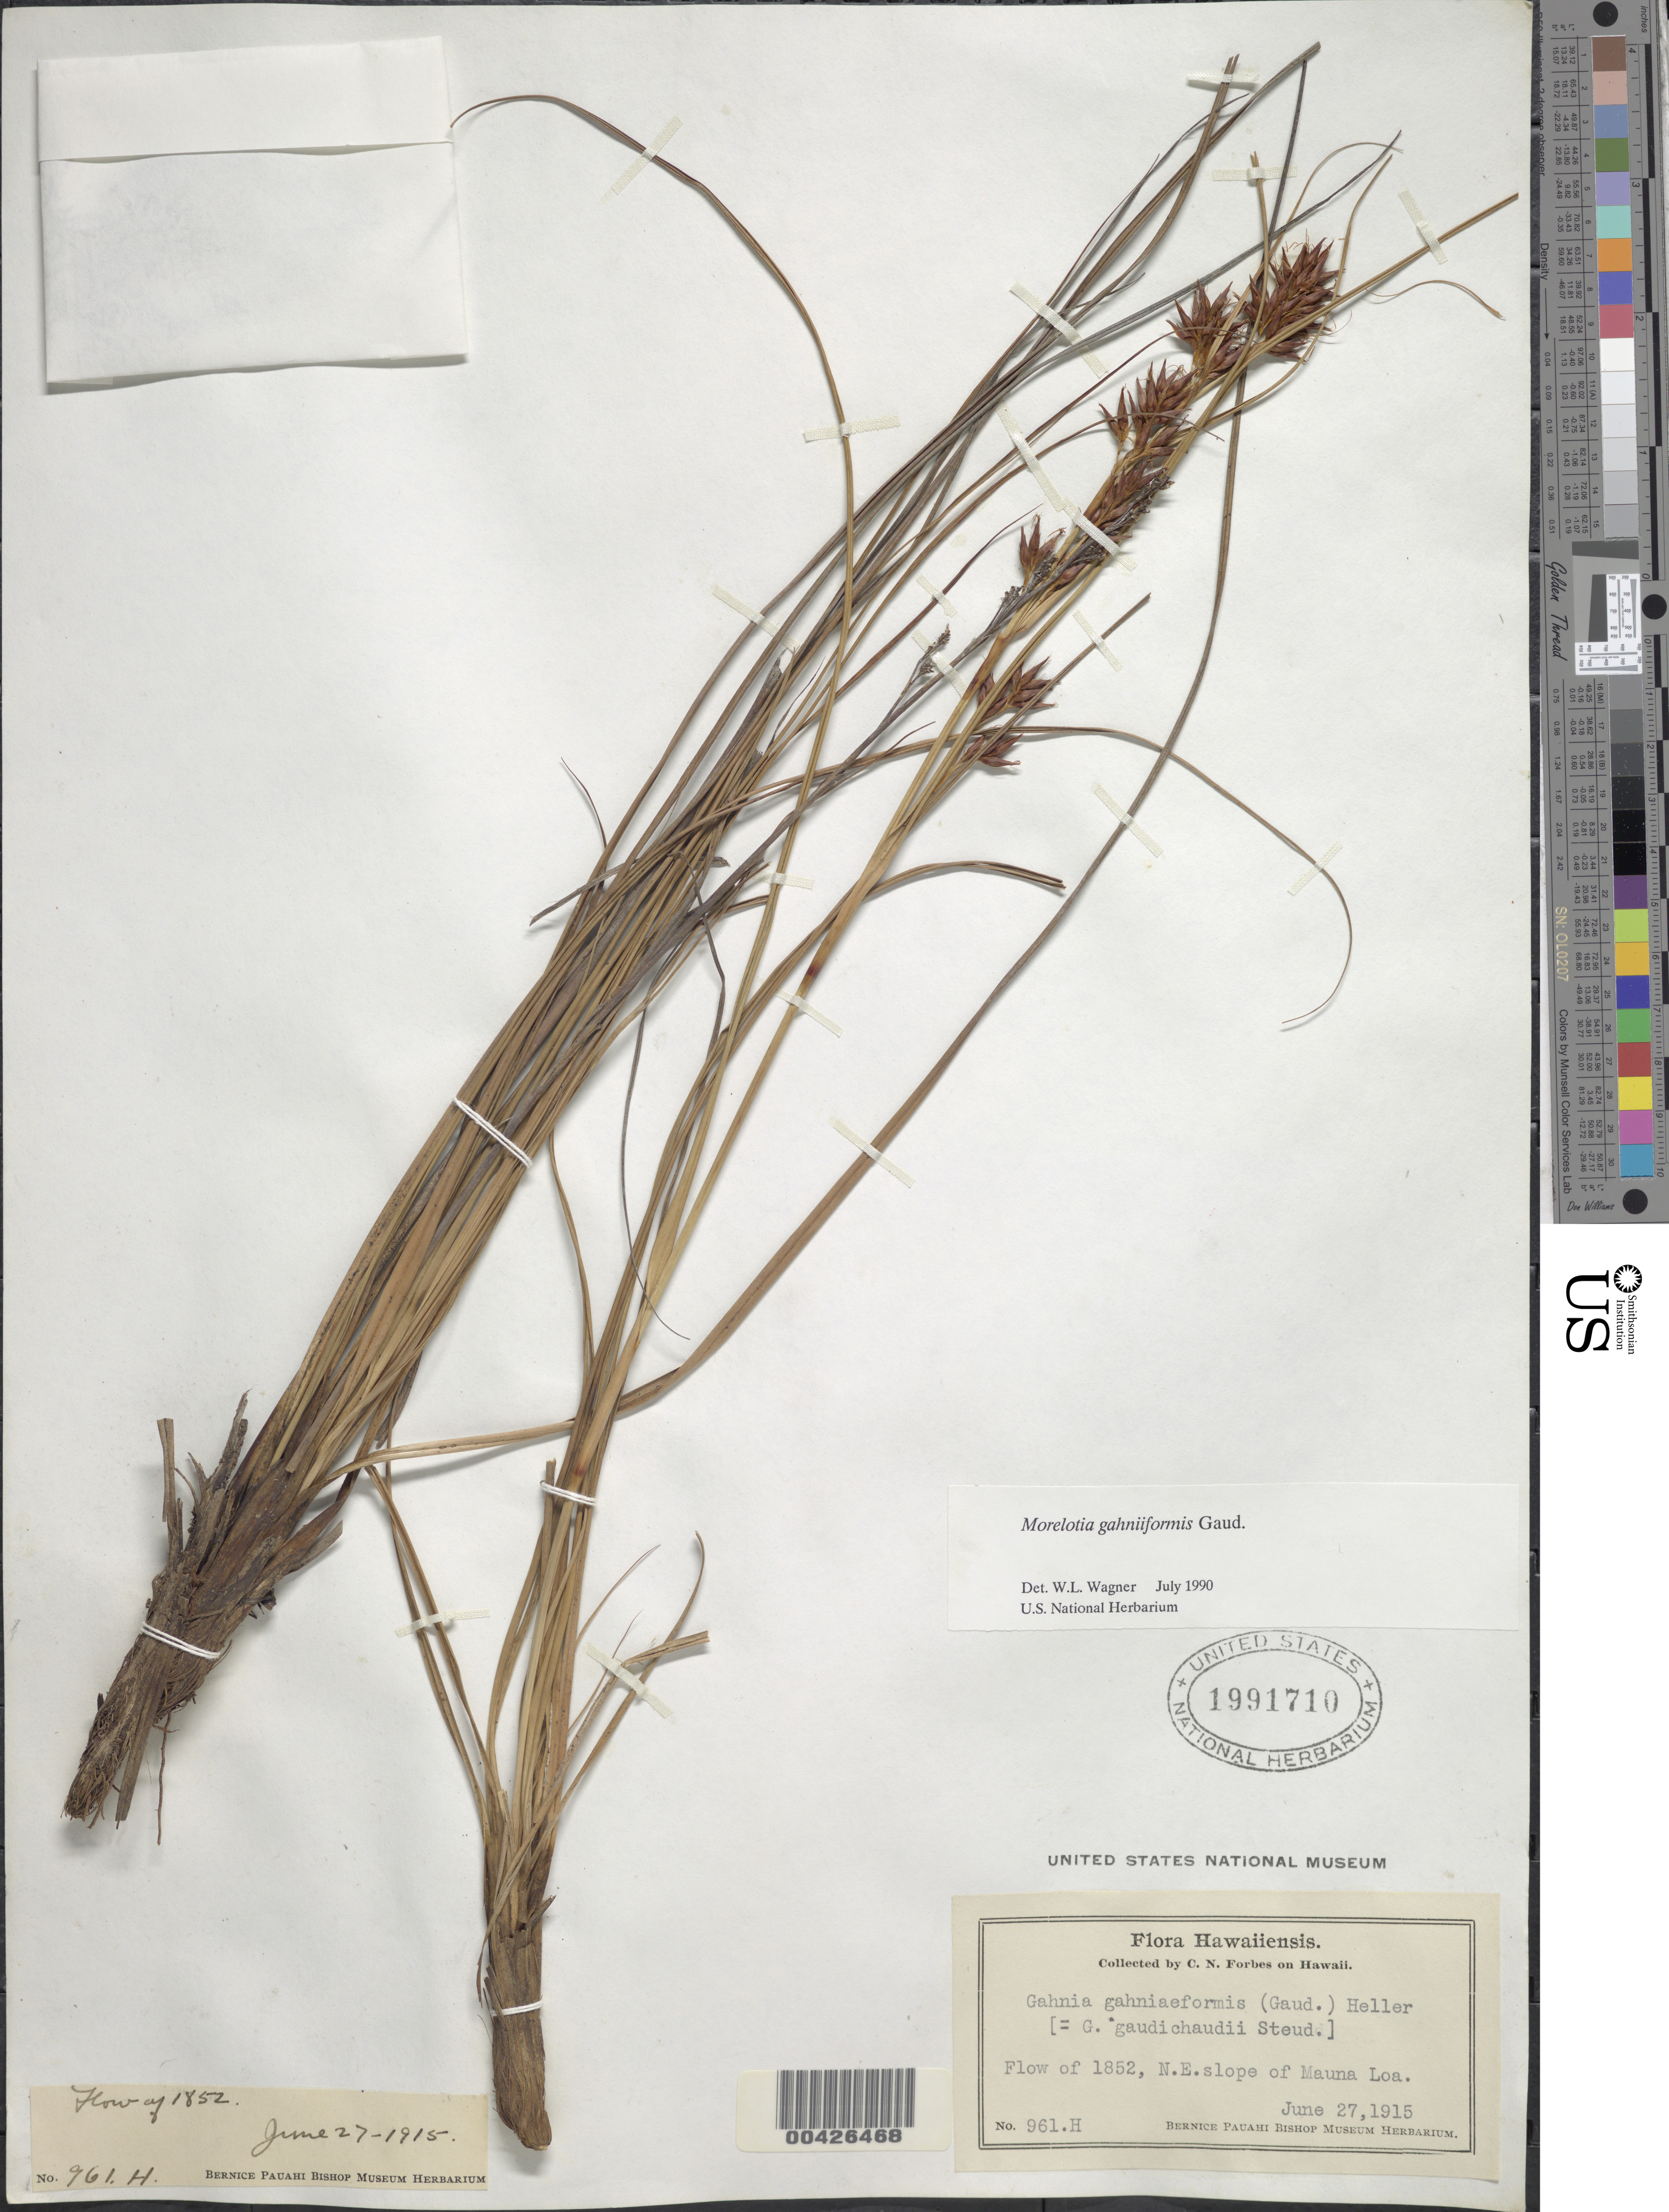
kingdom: Plantae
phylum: Tracheophyta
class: Liliopsida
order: Poales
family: Cyperaceae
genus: Morelotia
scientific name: Morelotia gahniiformis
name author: Gaudich.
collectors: C. N. Forbes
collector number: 961.H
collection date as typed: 27 Jun 1915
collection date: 1915-06-27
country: United States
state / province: Hawaii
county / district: Hawaii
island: Hawaii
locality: Flow of 1852, NE slope of Mauna Loa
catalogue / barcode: US 1991710